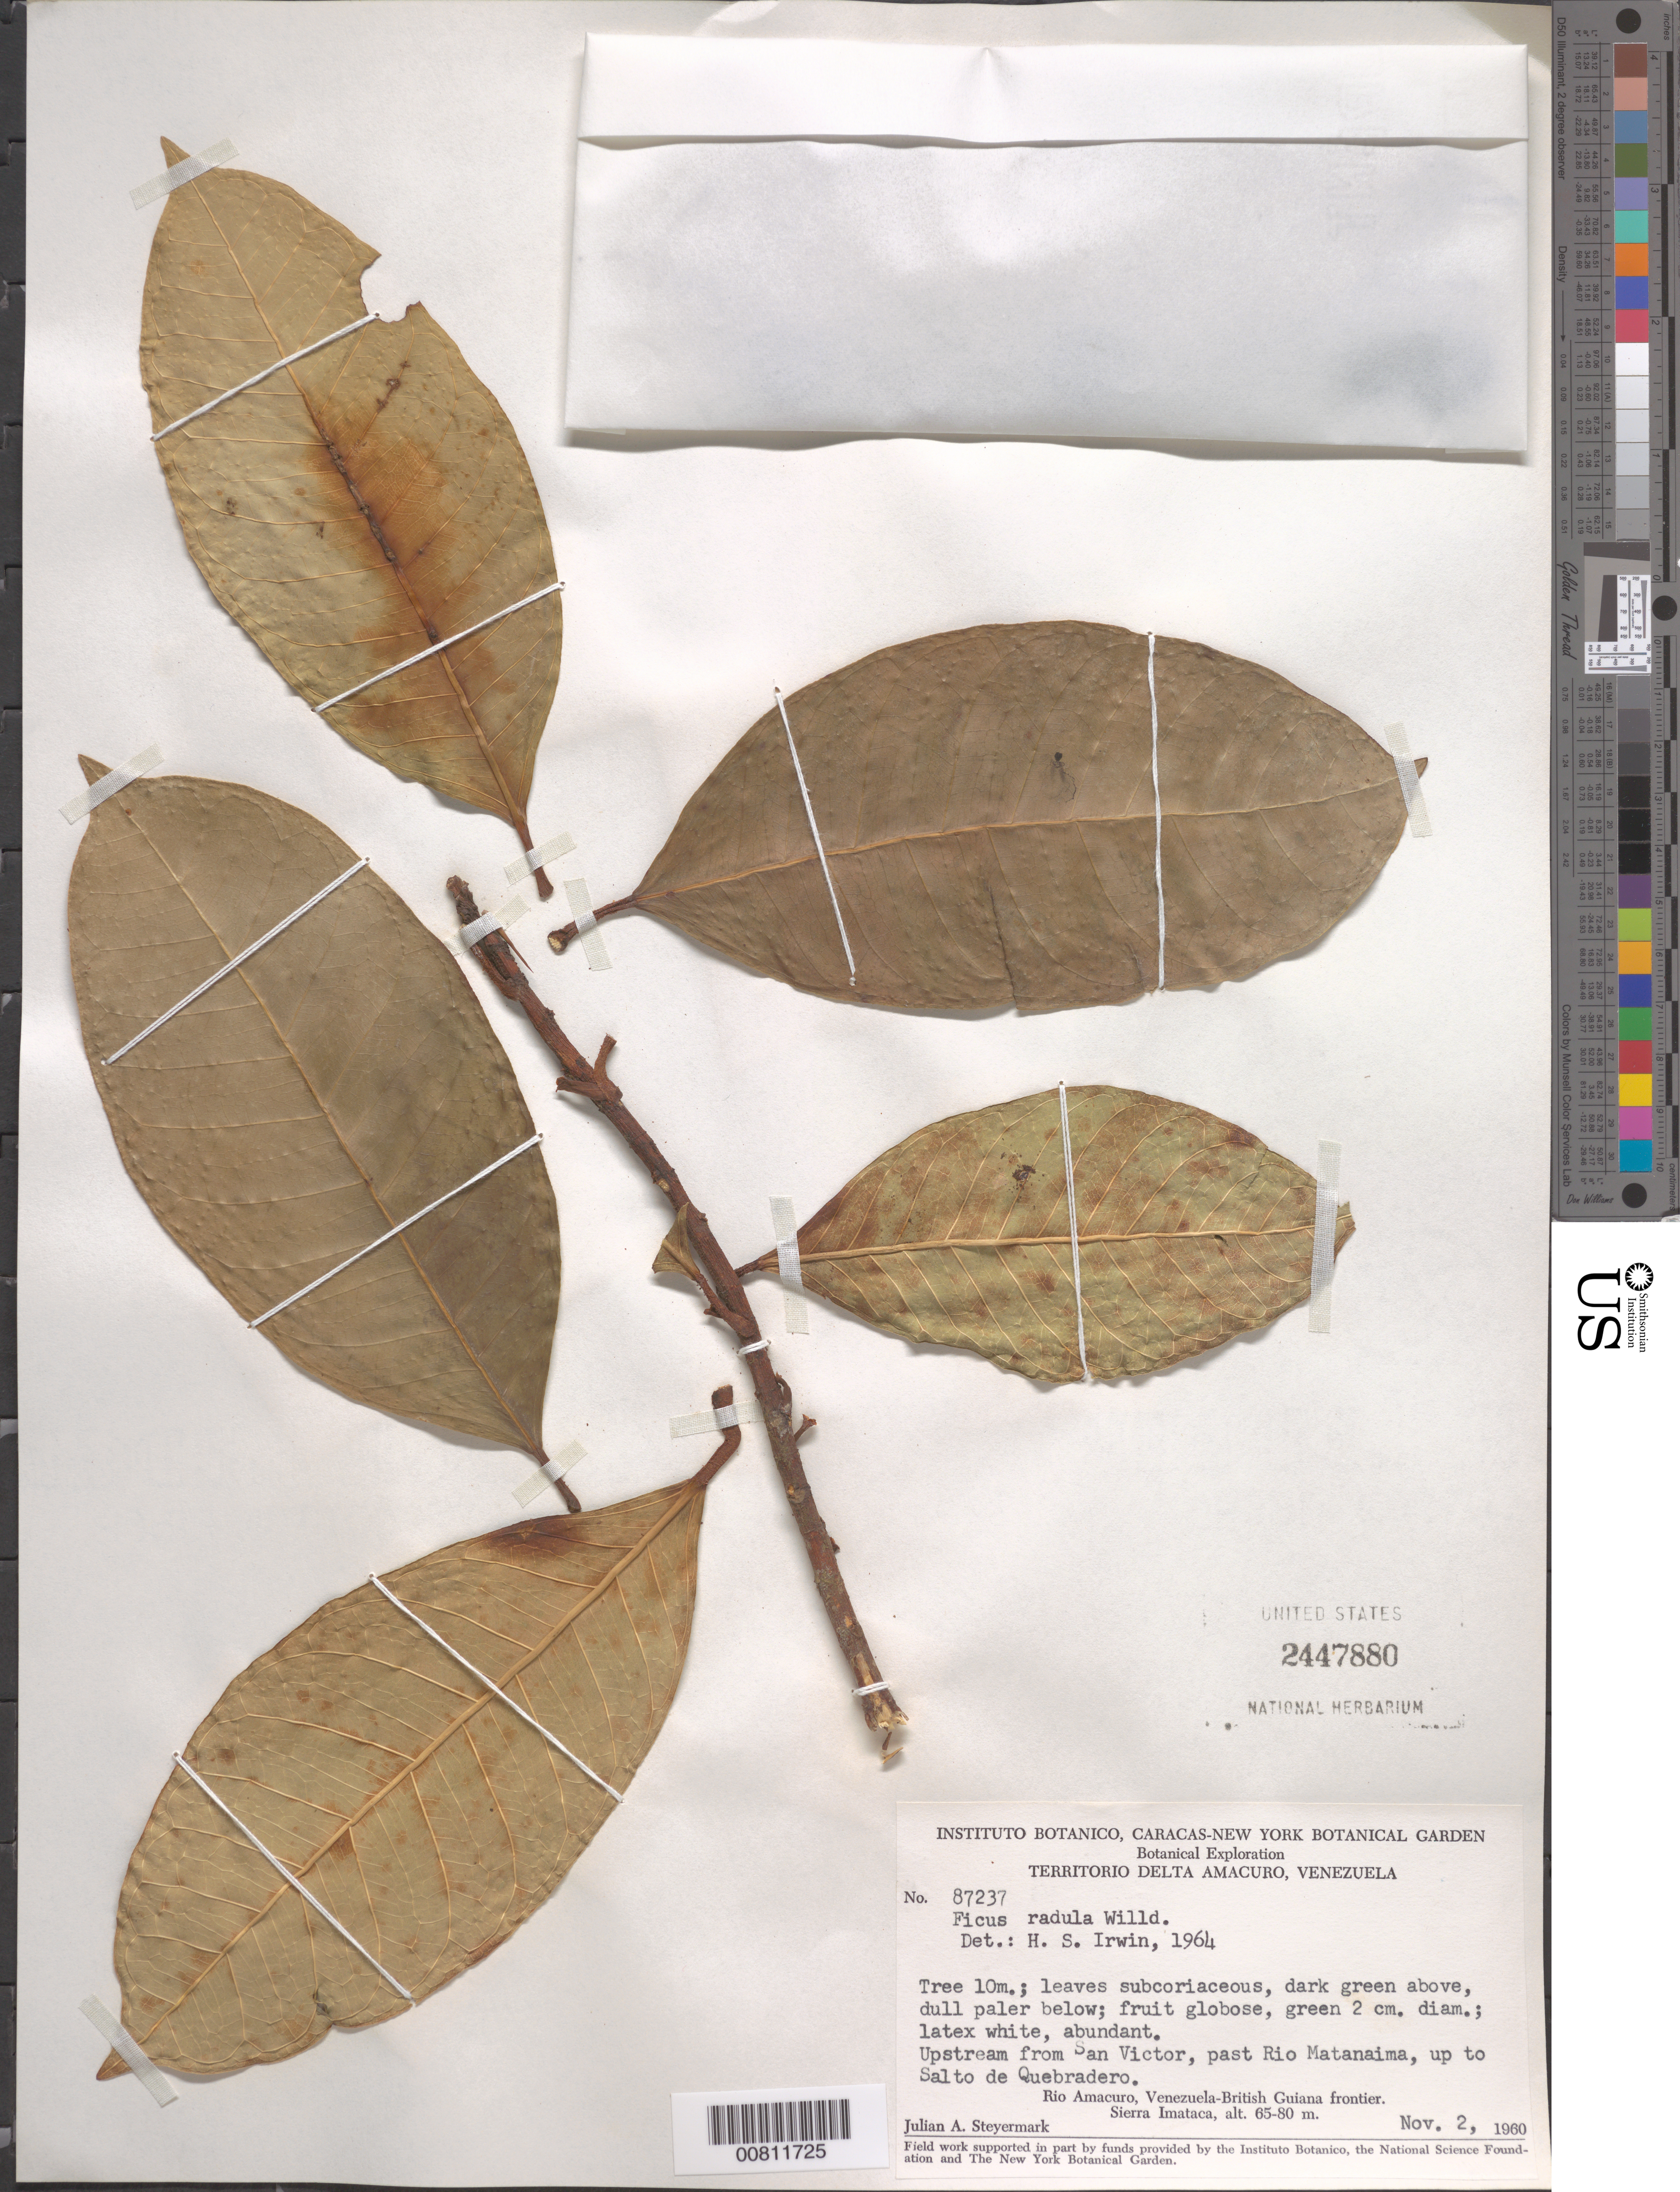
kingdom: Plantae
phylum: Tracheophyta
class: Magnoliopsida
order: Rosales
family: Moraceae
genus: Ficus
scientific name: Ficus maxima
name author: Mill.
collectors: J. Steyermark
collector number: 87237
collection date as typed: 2-Nov-60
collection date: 1960-11-02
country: Venezuela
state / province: Delta Amacuro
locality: Río Amacuro, Venezuela-British Guiana frontier, Sierra Imataca; upstream from San Victor, past Quebrada Piedradero and Río Matanaima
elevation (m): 65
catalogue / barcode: US 2447800